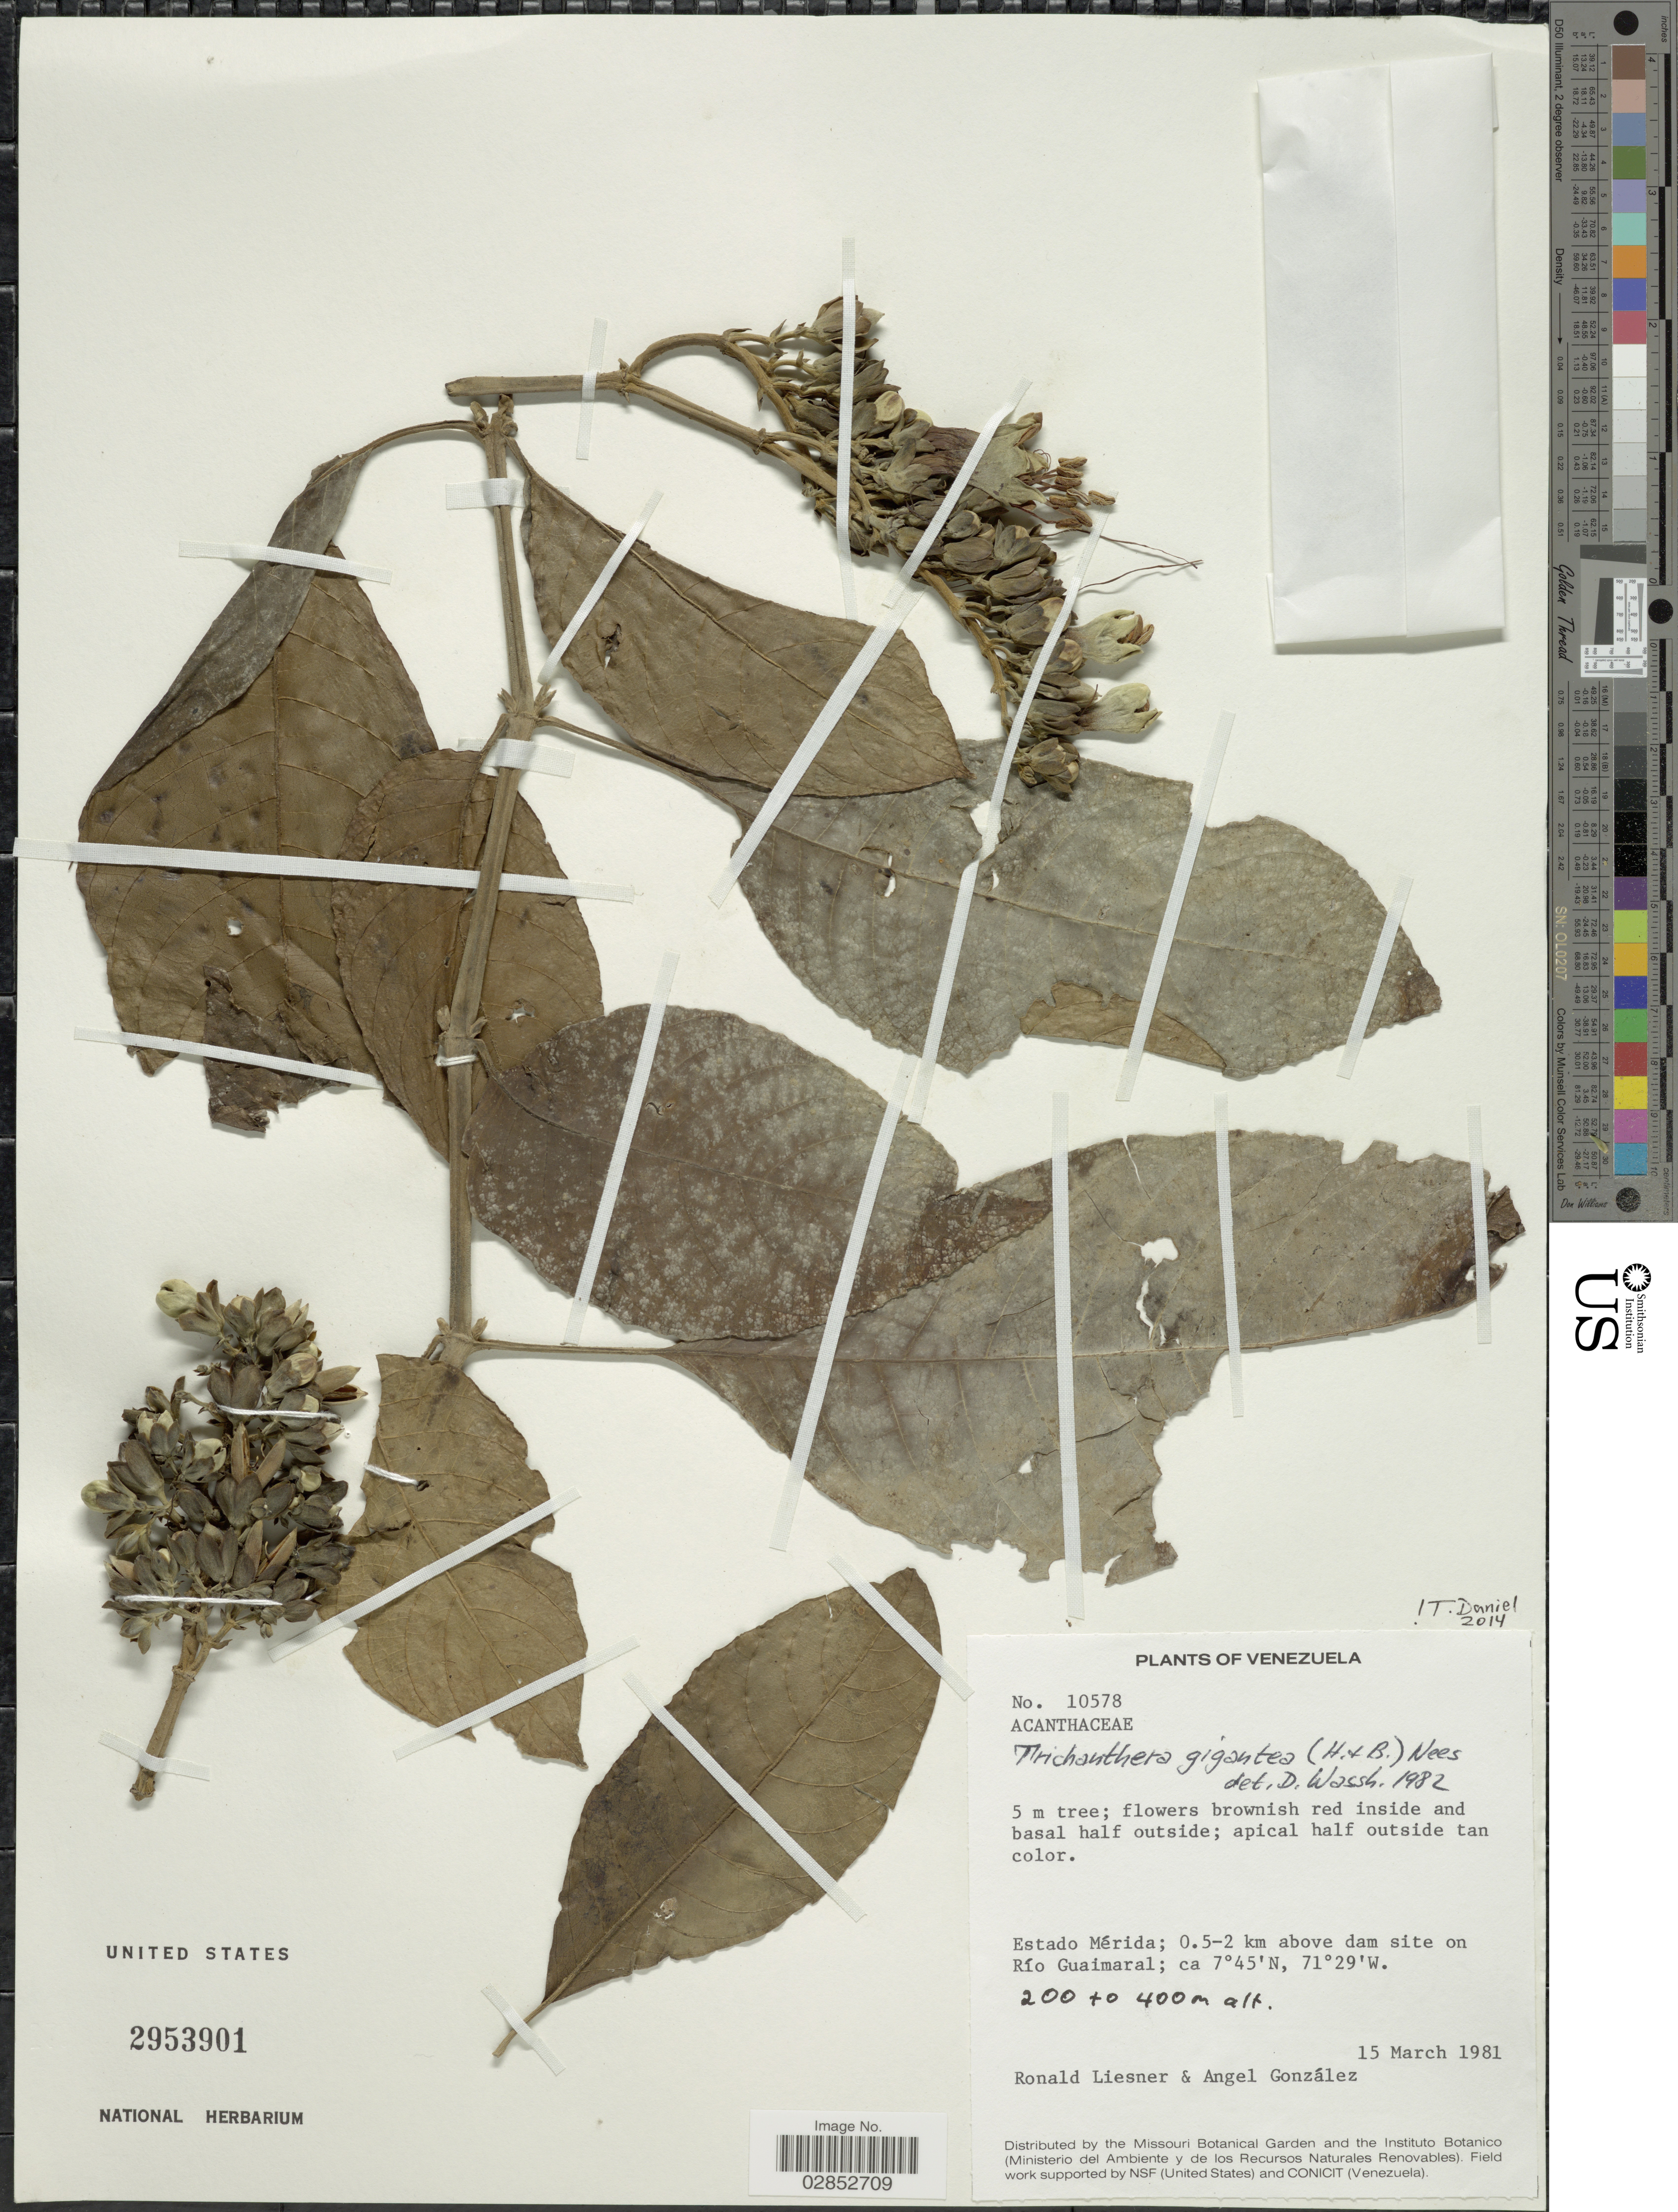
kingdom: Plantae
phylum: Tracheophyta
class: Magnoliopsida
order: Lamiales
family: Acanthaceae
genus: Trichanthera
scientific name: Trichanthera gigantea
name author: (Bonpl.) Nees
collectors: R. L. Liesner & A. C. González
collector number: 10578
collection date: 1981-03-15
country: Venezuela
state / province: Mérida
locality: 0.5-2 km above dam site on Río Guaimaral.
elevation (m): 200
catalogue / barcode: US 2953901